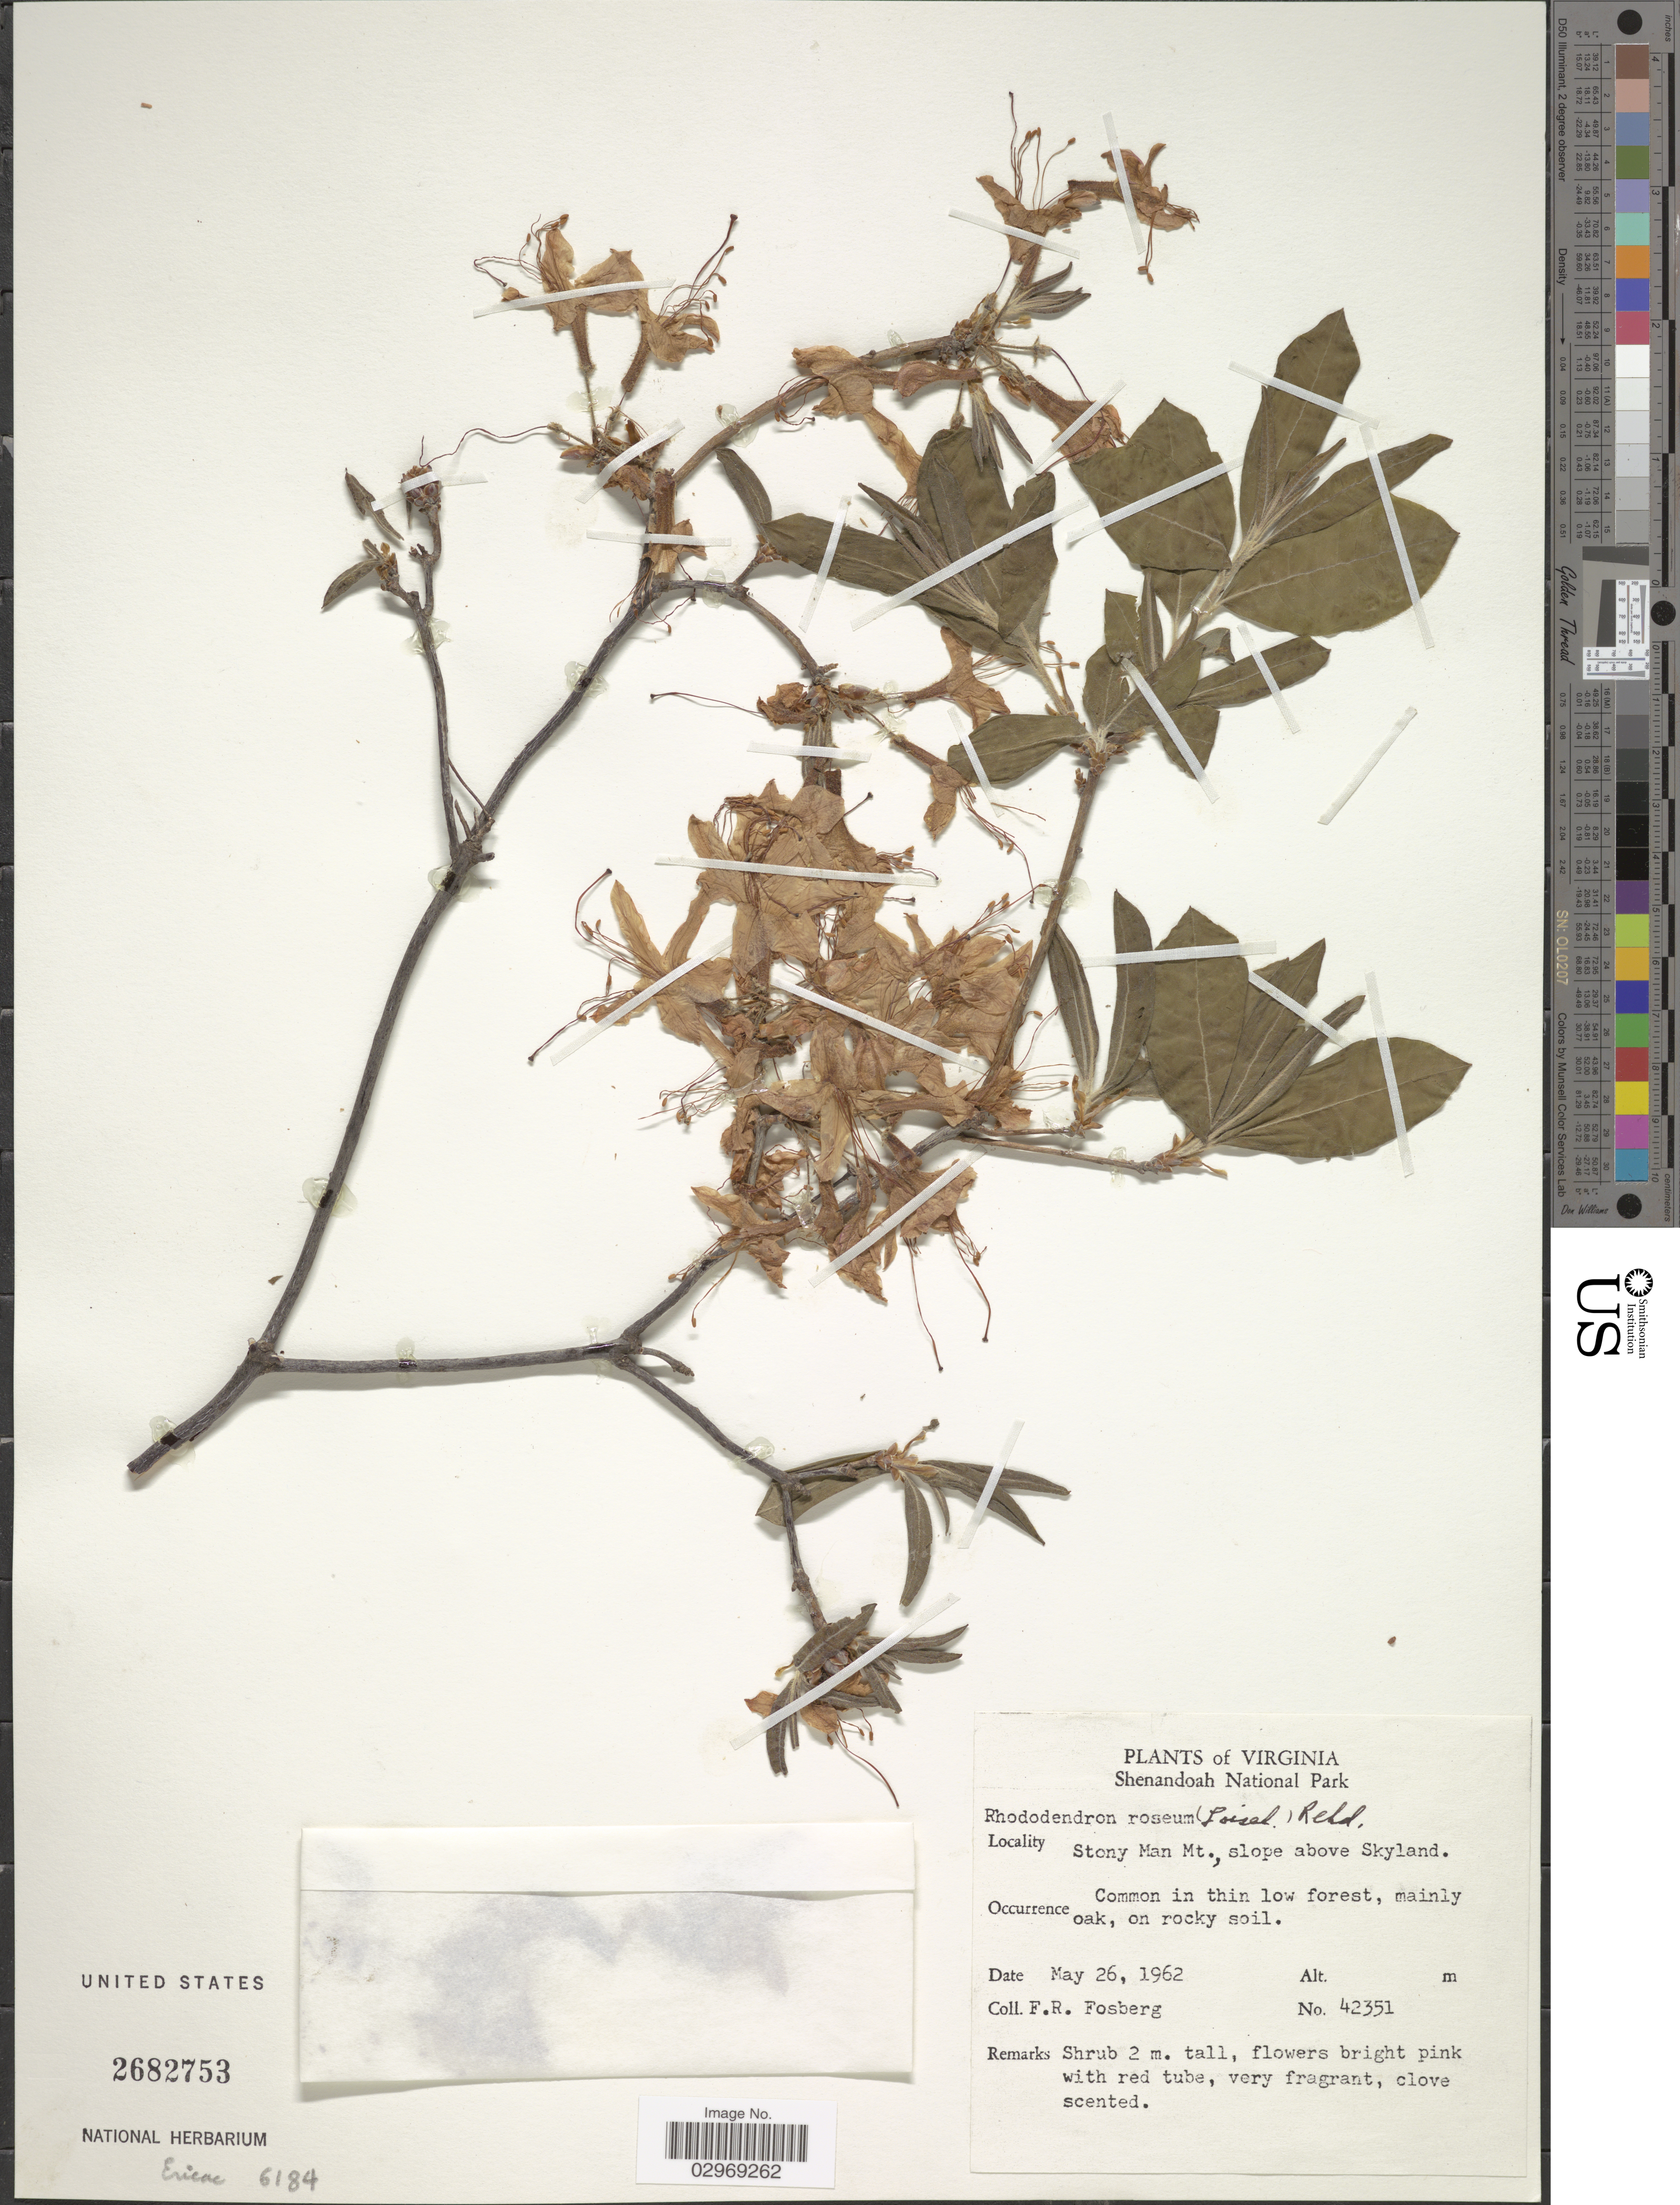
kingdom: Plantae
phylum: Tracheophyta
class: Magnoliopsida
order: Ericales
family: Ericaceae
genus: Rhododendron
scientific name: Rhododendron roseum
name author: (Loisel.) Rehder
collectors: F. R. Fosberg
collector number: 42351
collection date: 1962-05-26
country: United States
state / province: Virginia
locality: Shenandoah National Park. Stony Man Mt., slope above Skyland.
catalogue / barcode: US 2682753